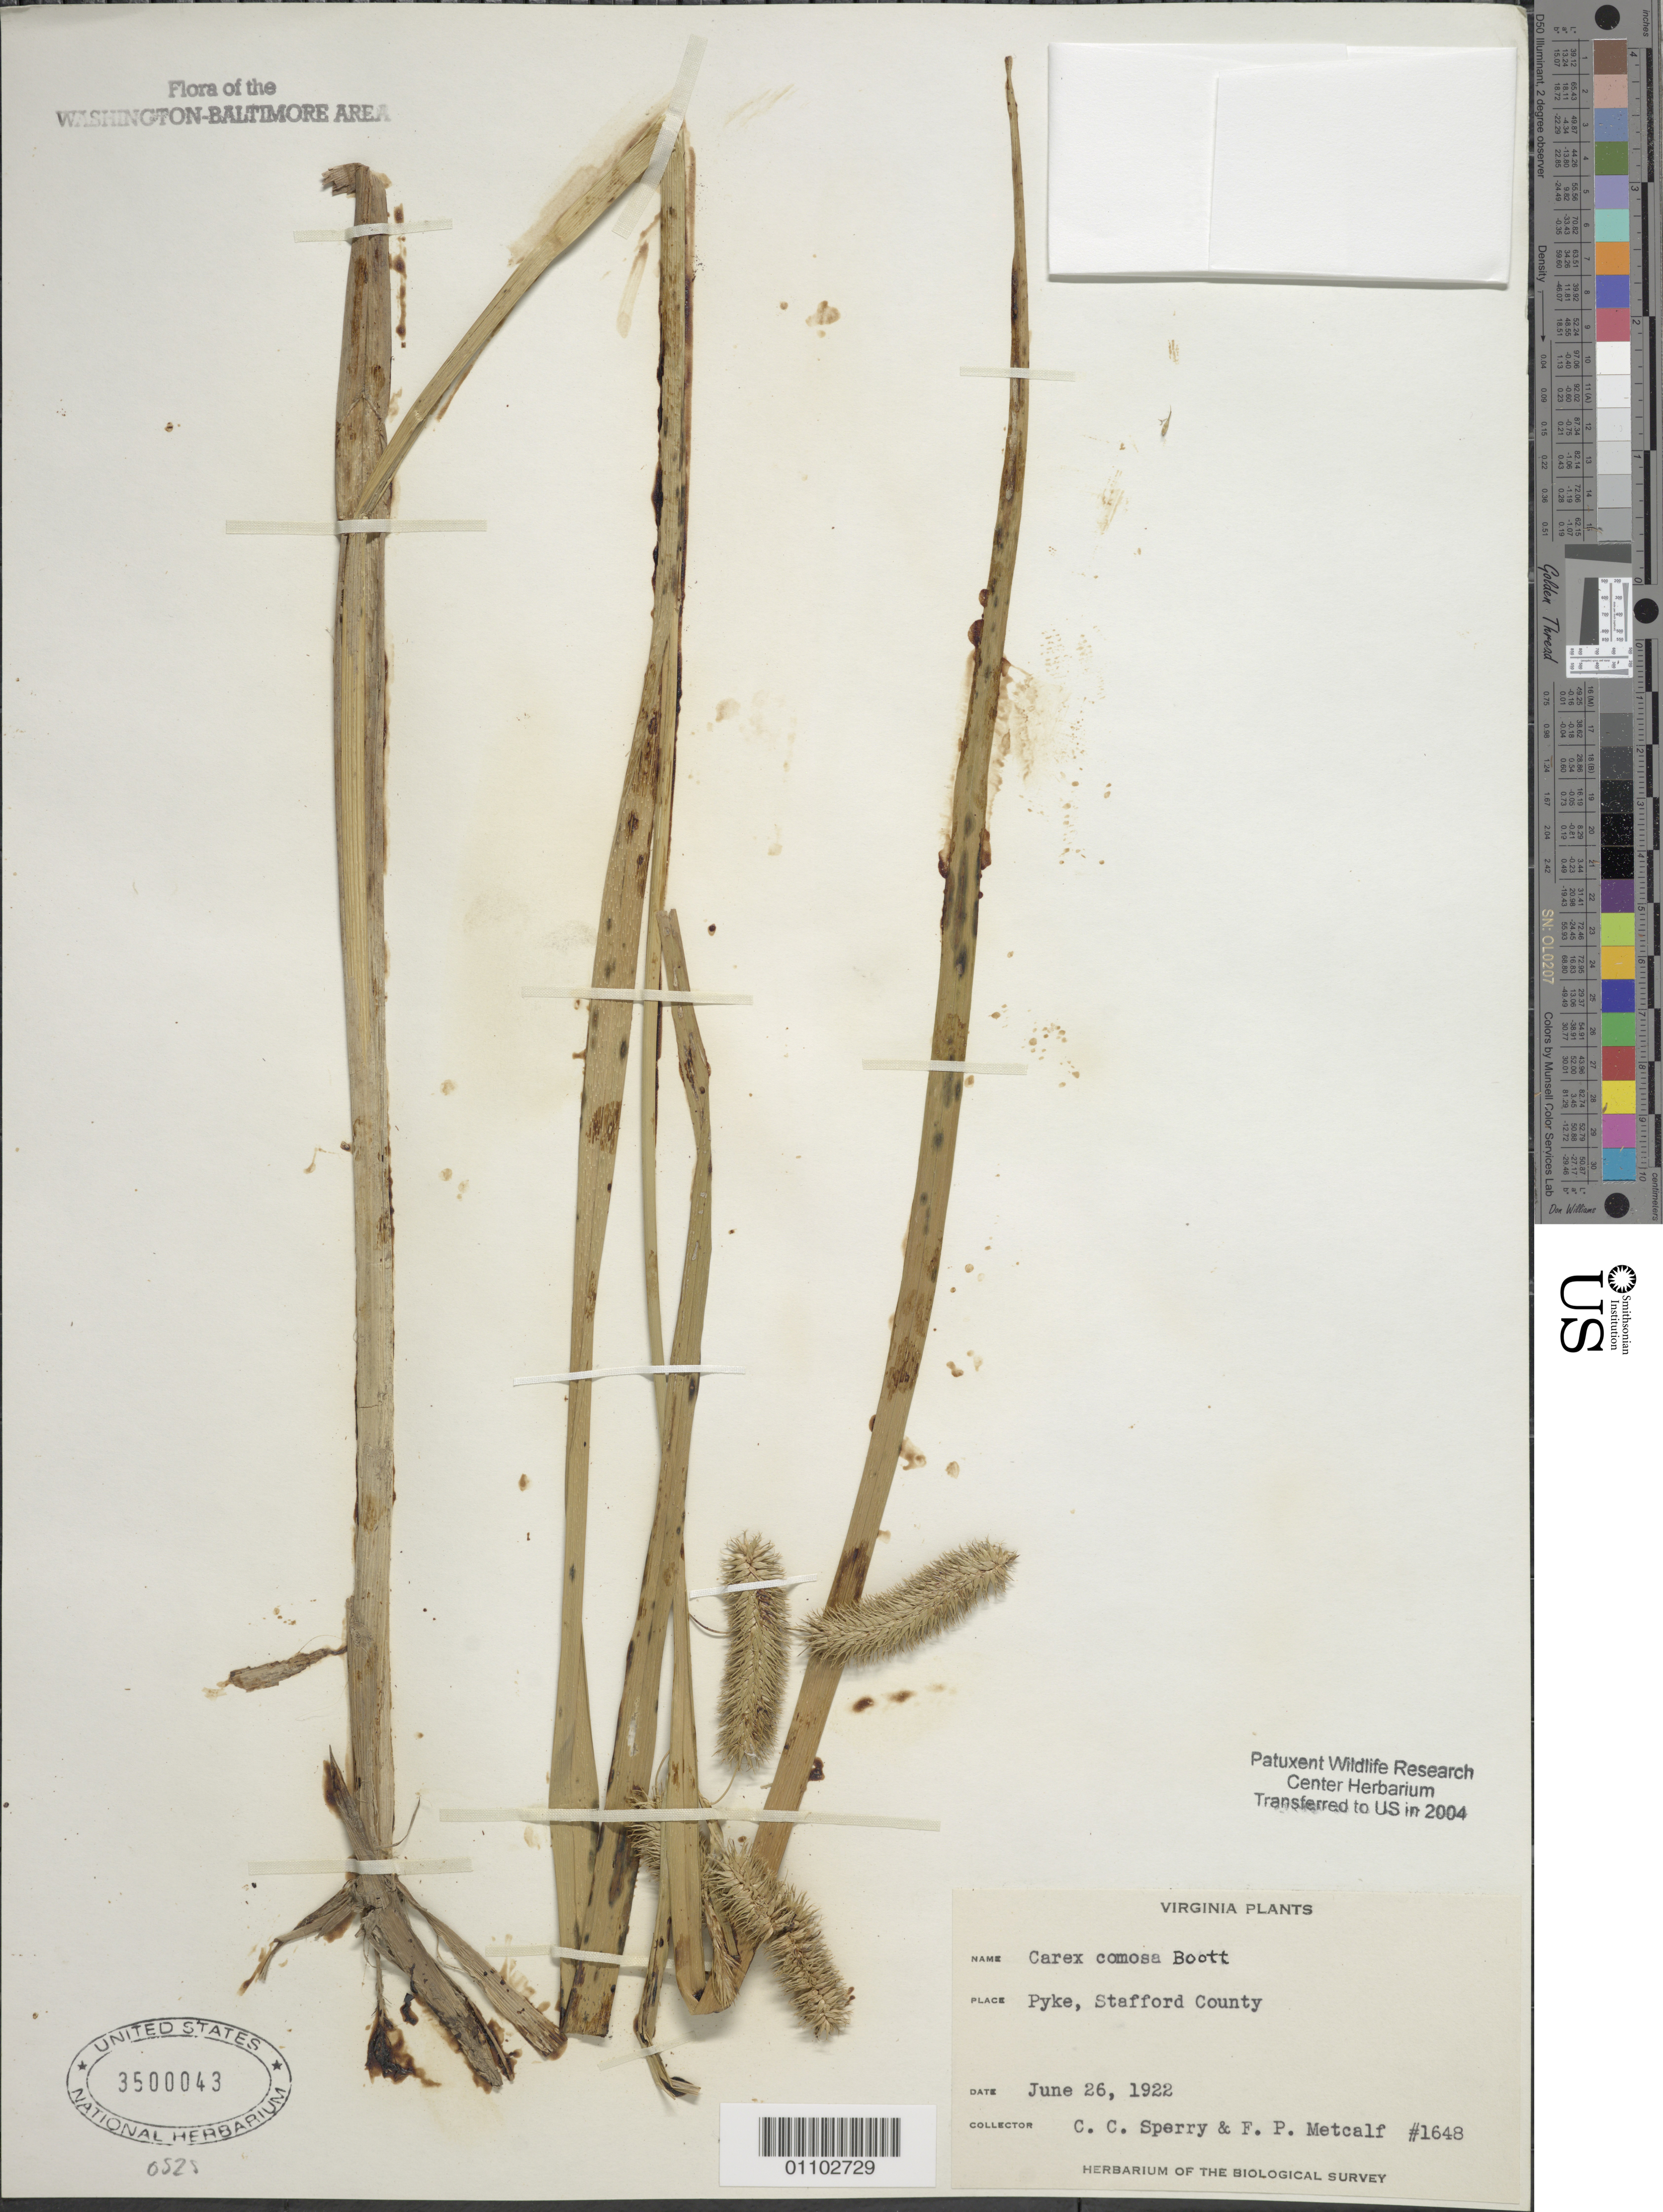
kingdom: Plantae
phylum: Tracheophyta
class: Liliopsida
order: Poales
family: Cyperaceae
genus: Carex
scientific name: Carex comosa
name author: Boott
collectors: C. C. Sperry & F. P. Metcalf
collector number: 1648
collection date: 1922-06-26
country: United States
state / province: Virginia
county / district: Stafford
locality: Pyke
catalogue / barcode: US 3500043